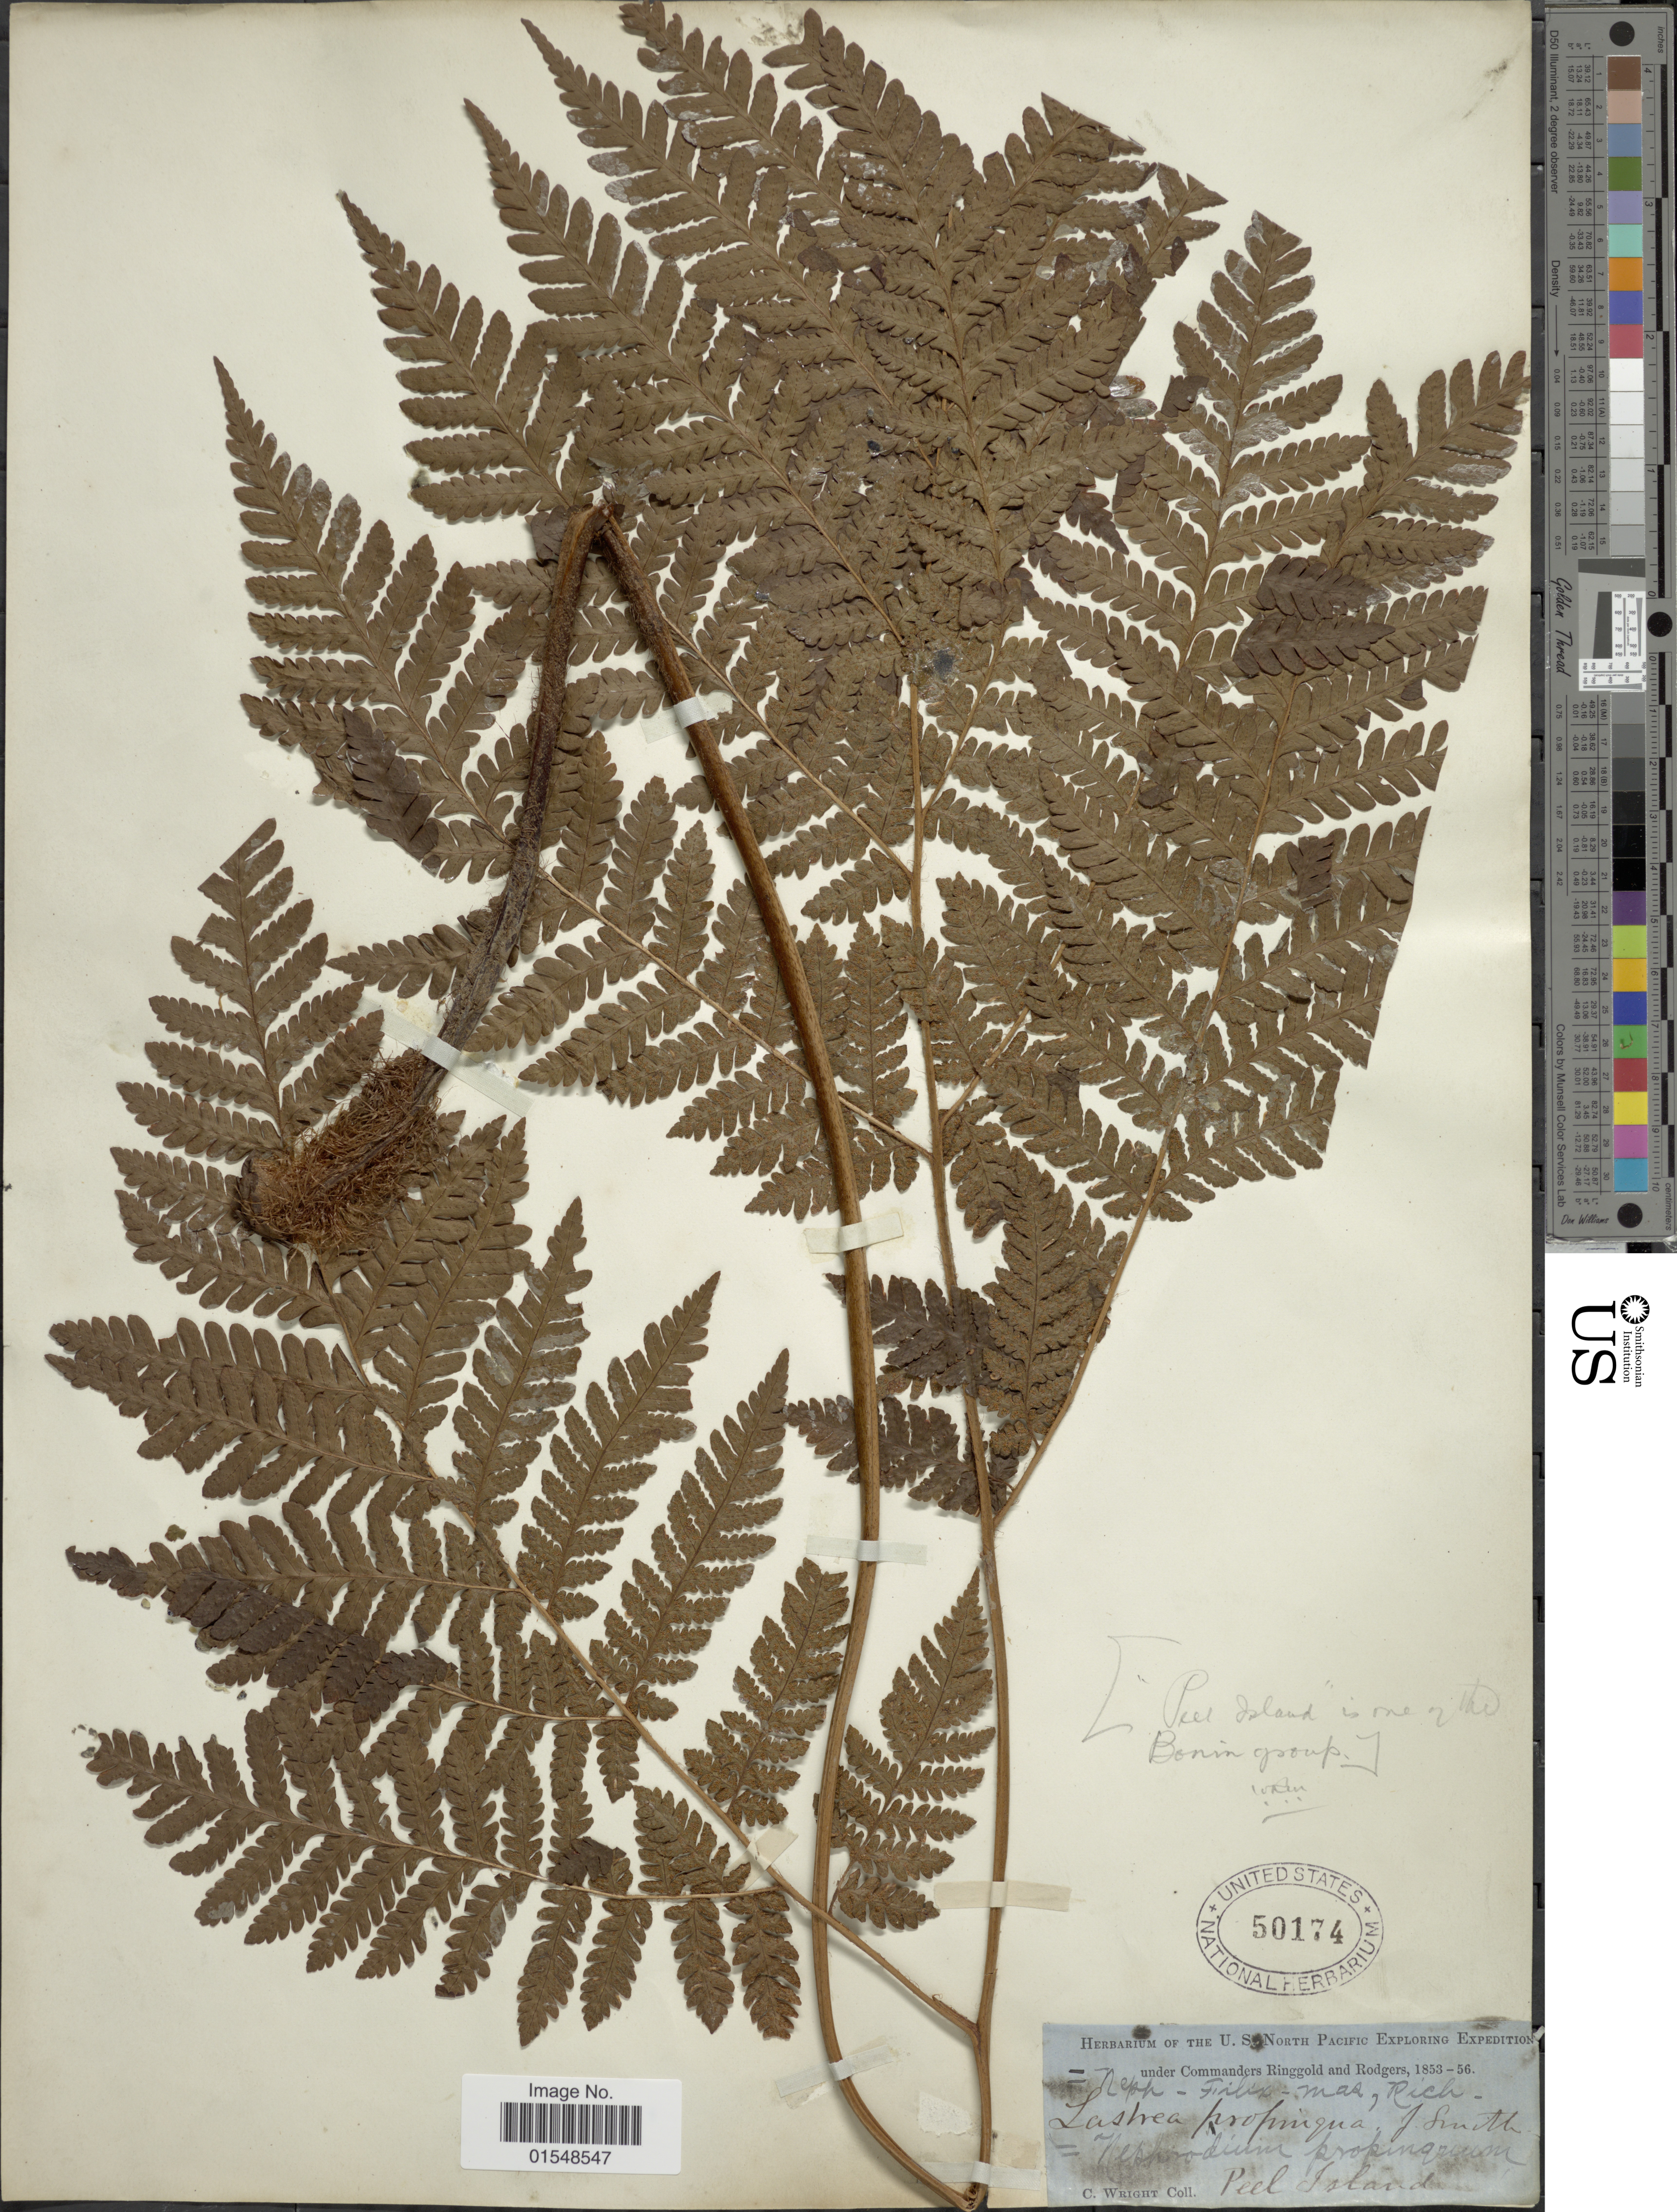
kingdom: Plantae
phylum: Tracheophyta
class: Polypodiopsida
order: Polypodiales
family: Dryopteridaceae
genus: Ctenitis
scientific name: Ctenitis sciaphila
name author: (Maxon) Ching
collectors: C. Wright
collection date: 1853/1856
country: Australia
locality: North Pacific, Peel Island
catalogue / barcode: US 50174